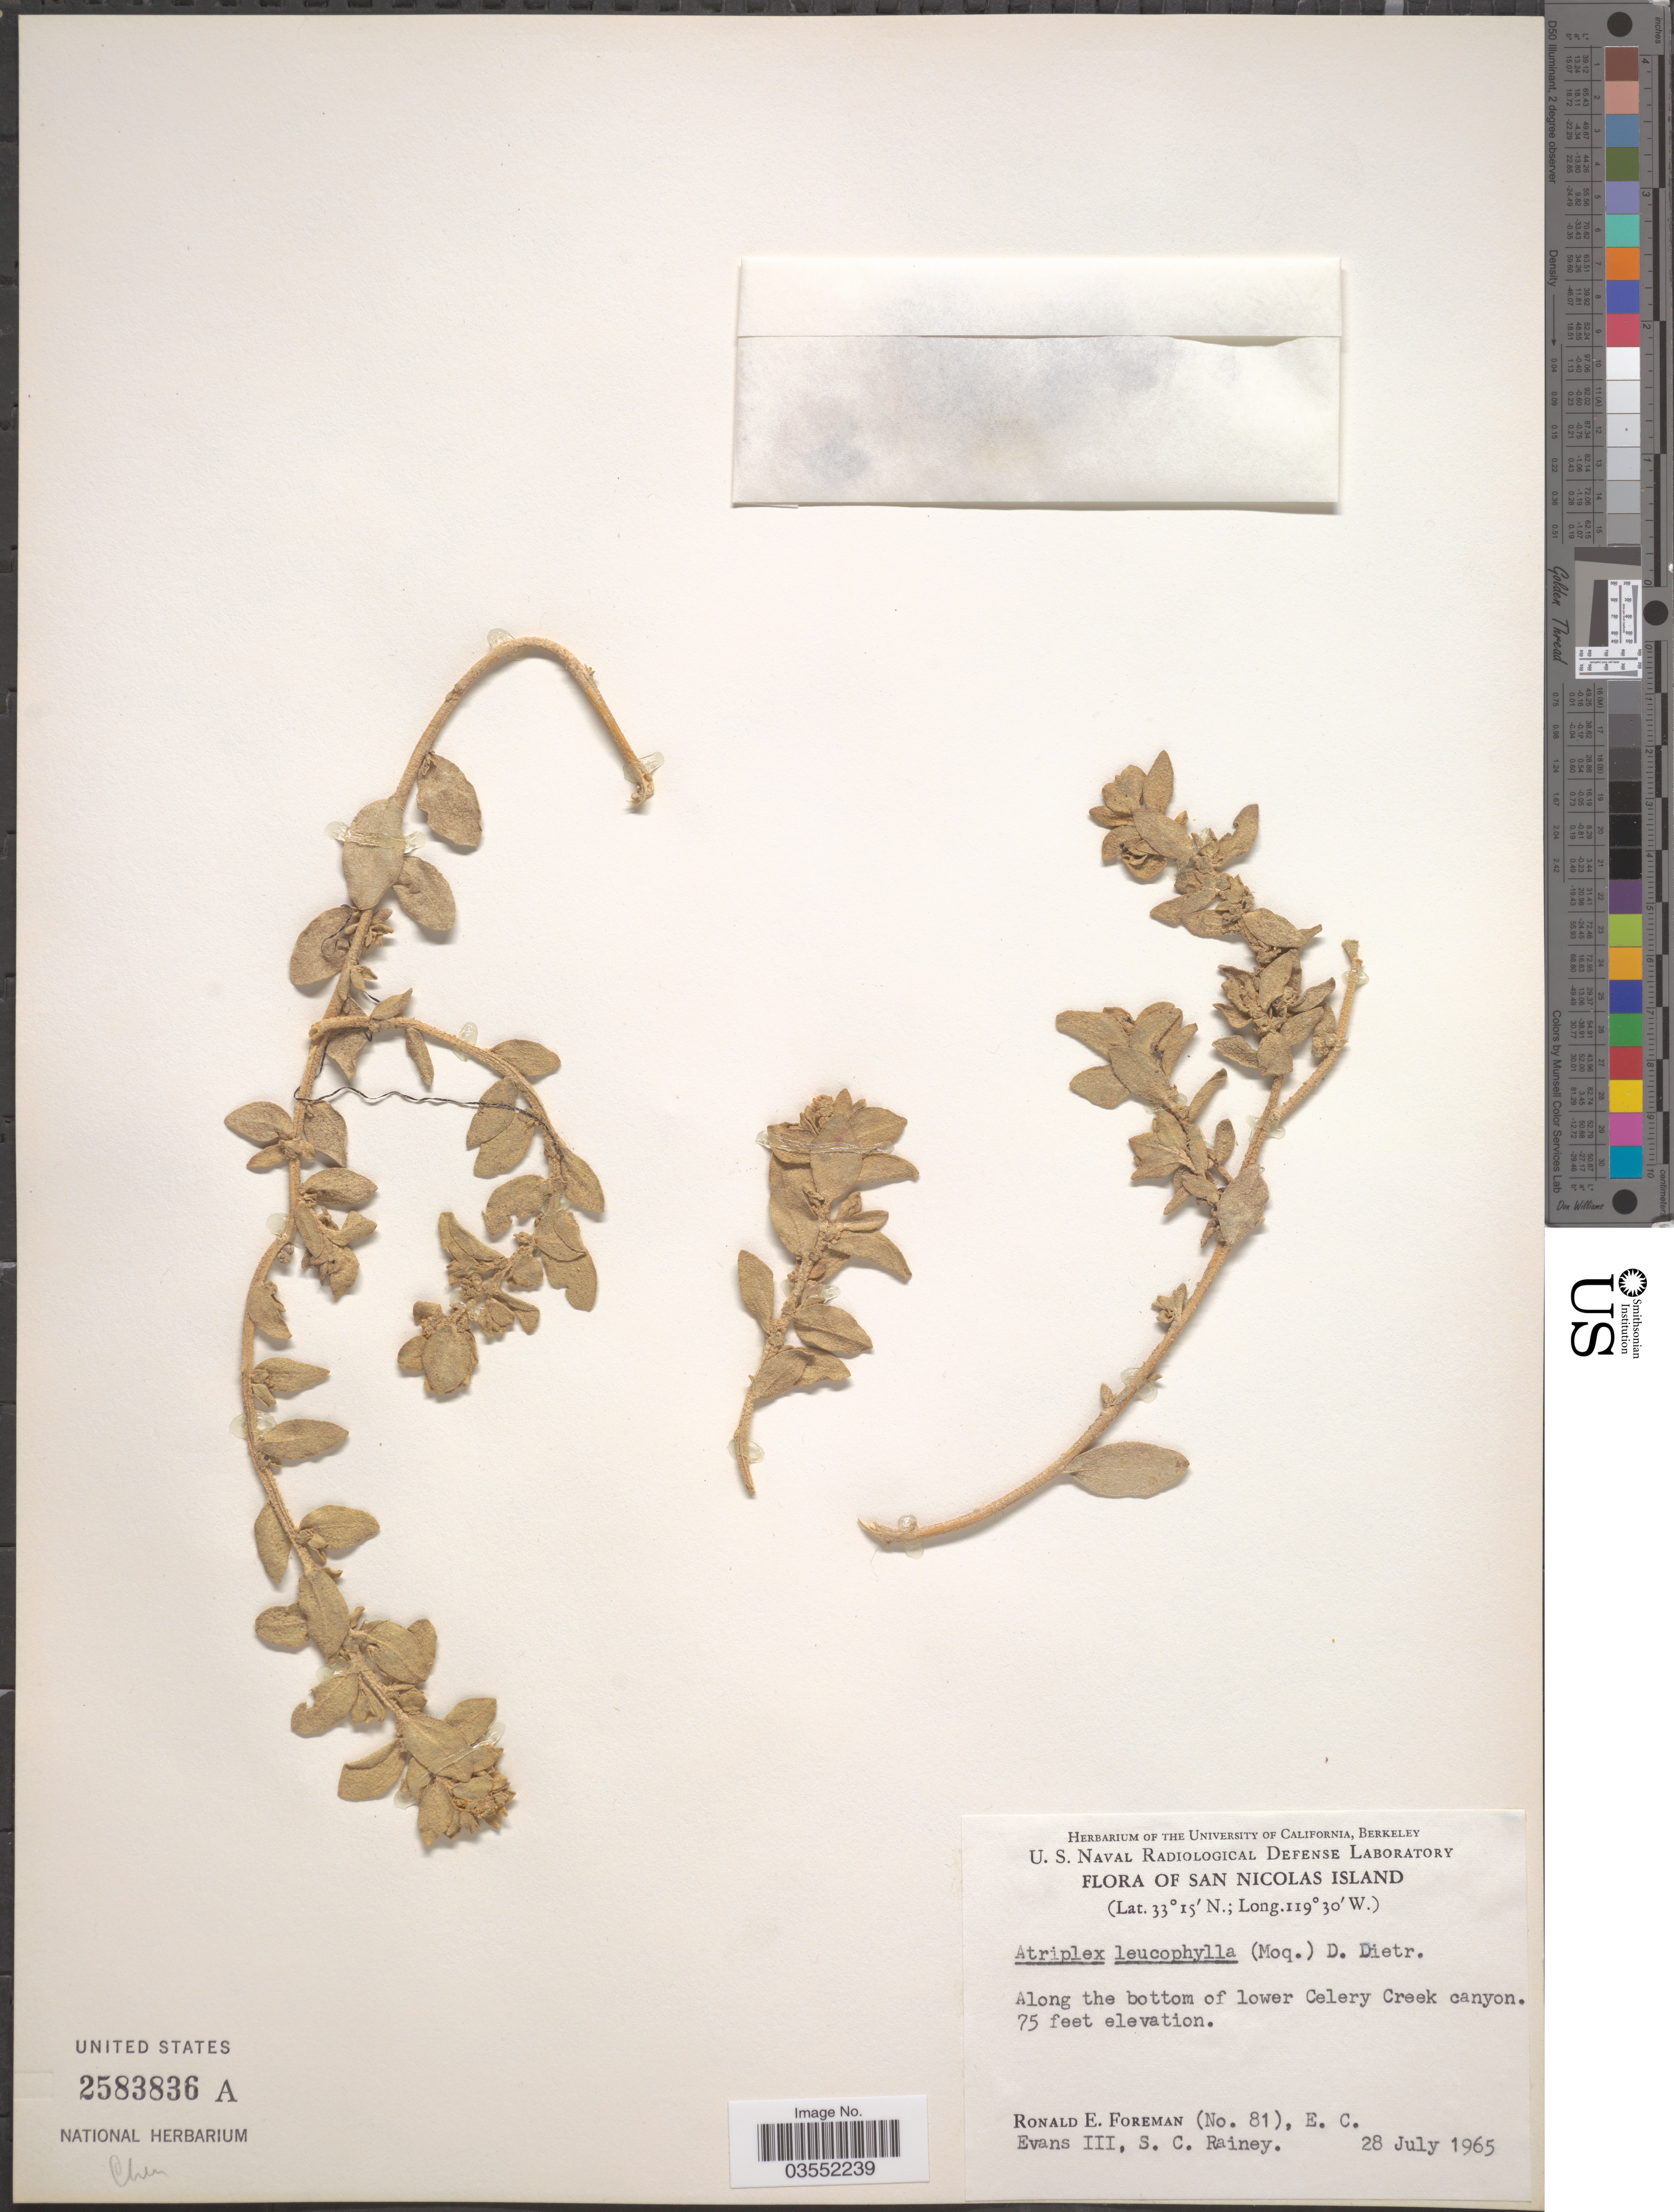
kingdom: Plantae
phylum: Tracheophyta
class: Magnoliopsida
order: Caryophyllales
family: Amaranthaceae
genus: Atriplex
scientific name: Atriplex leucophylla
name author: (Moq.) D. Dietr.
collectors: R. Foreman, E. C. Evans & S. C. Rainey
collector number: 81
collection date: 1965-07-28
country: United States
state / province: California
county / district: Ventura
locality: San Nicolas Island. Along the bottom of lower Celery Creek canyon.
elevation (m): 23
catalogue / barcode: US 2583836A